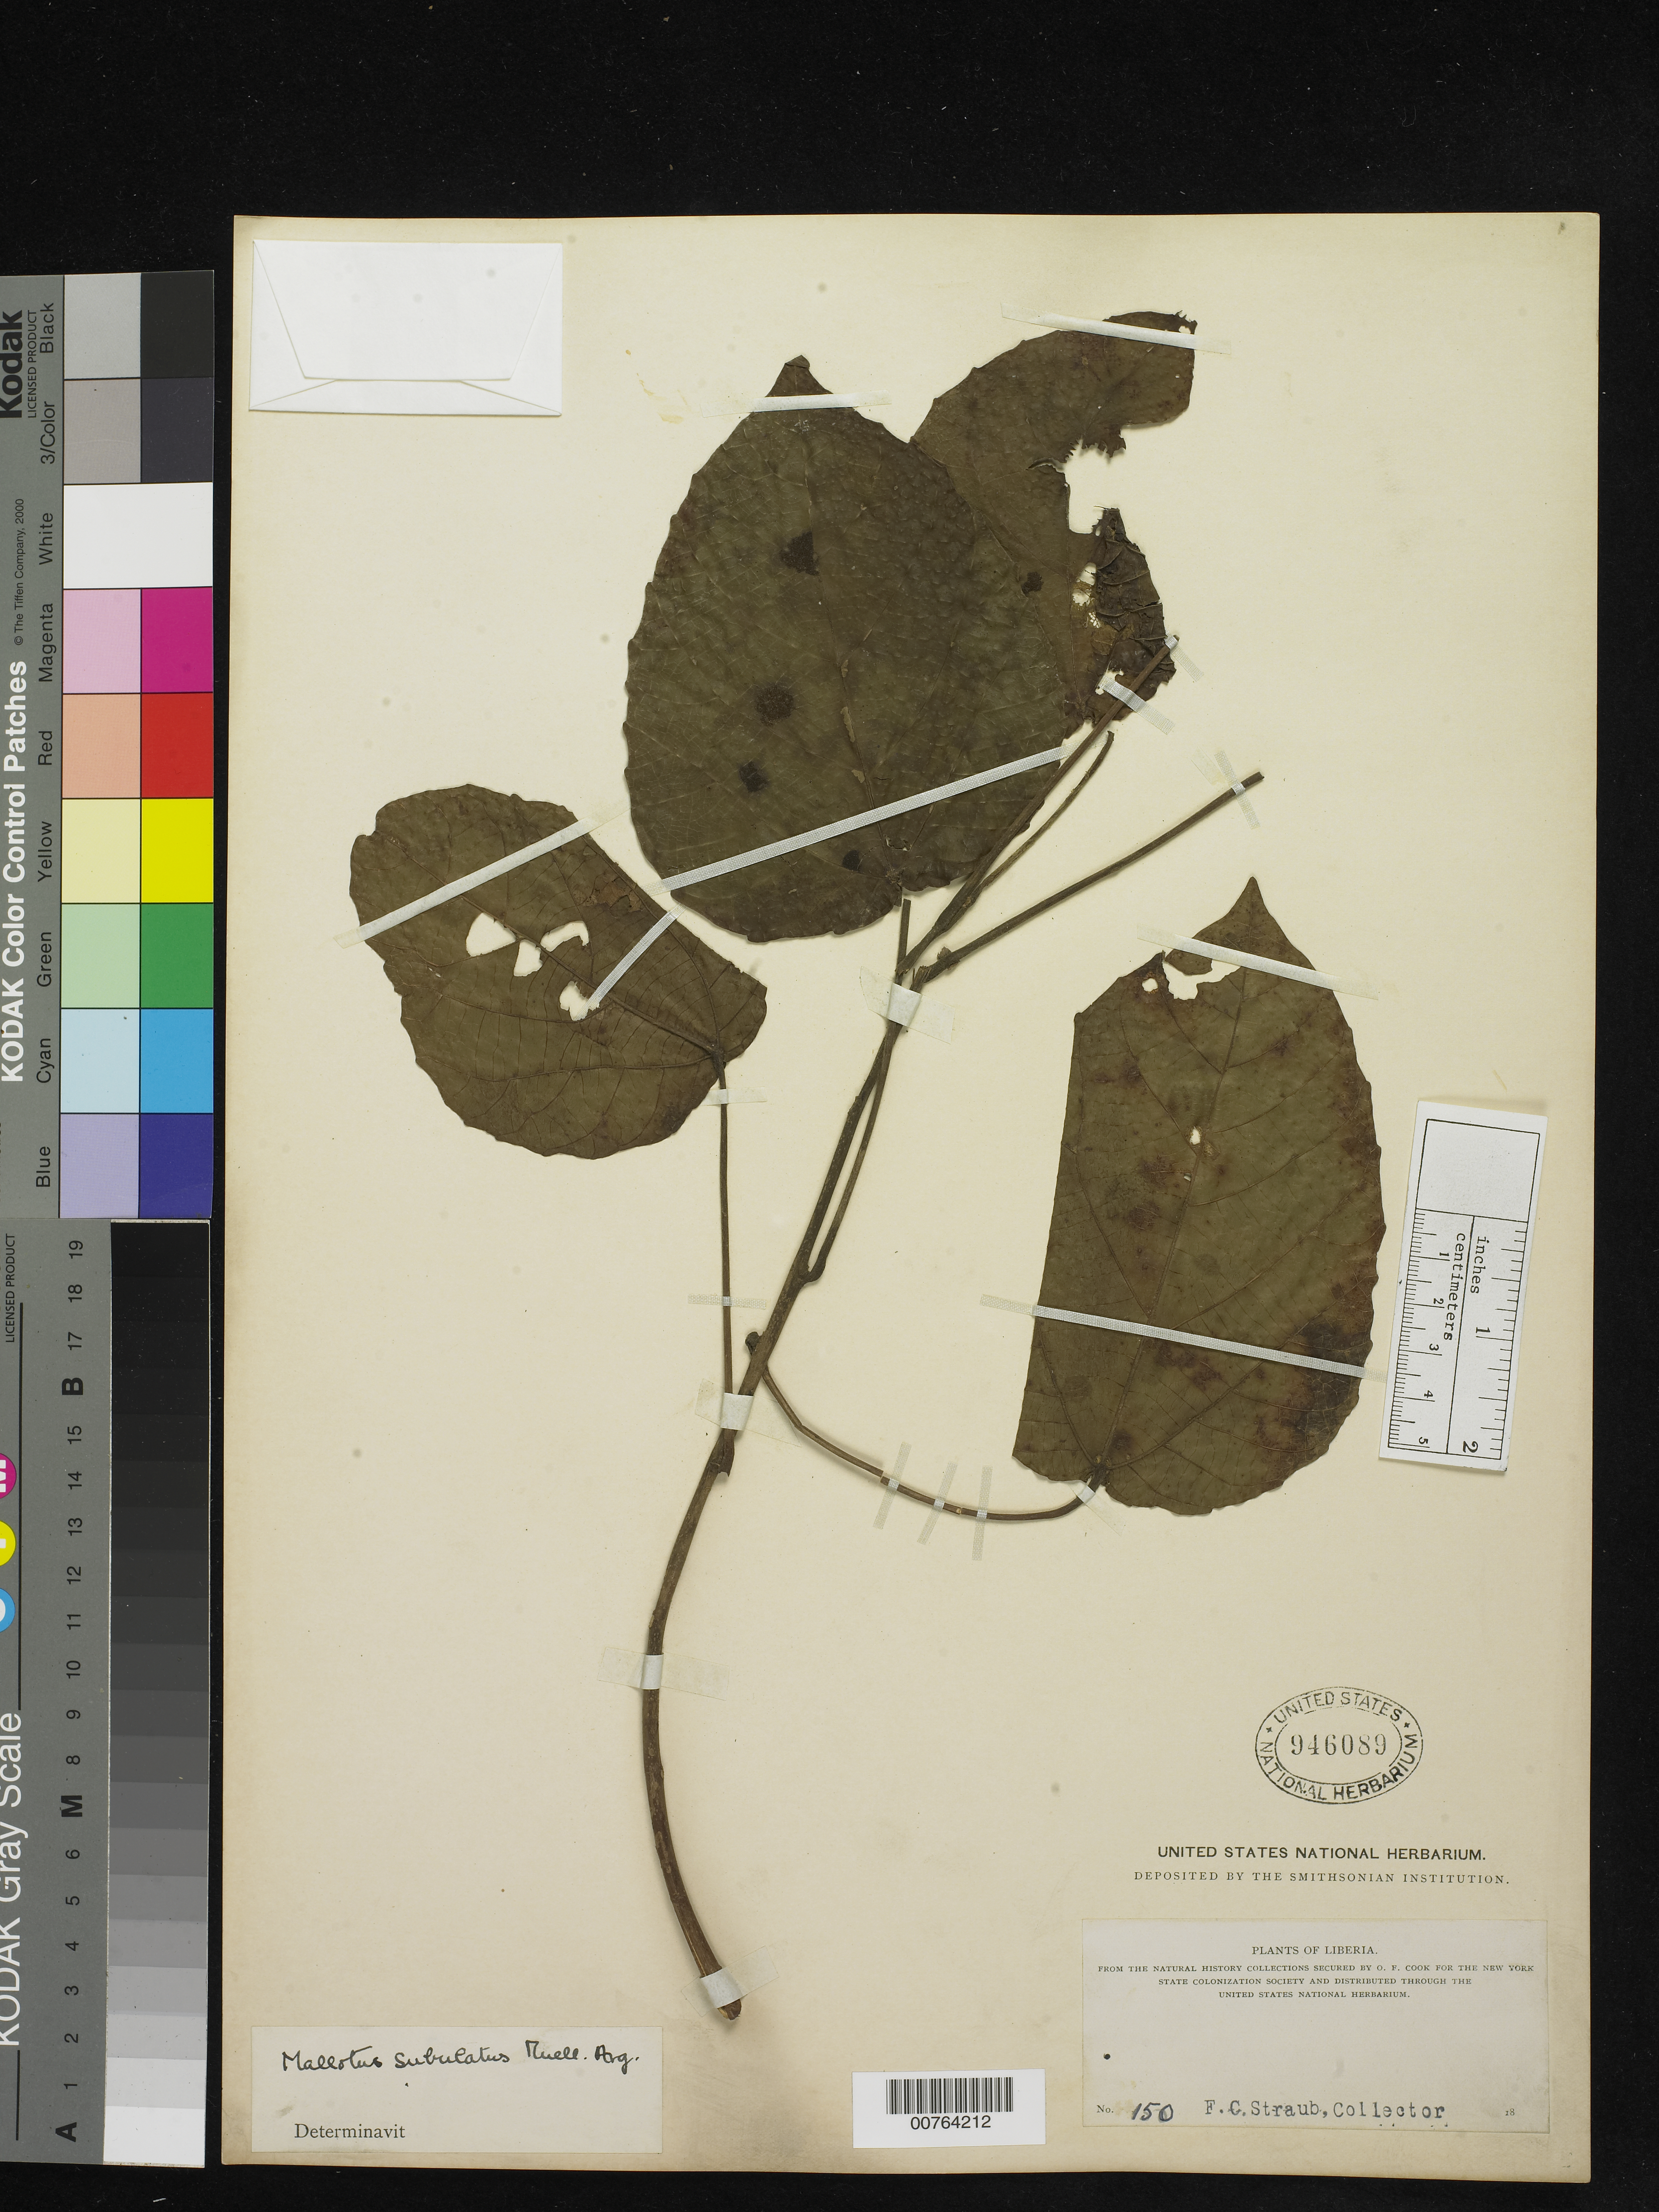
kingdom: Plantae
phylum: Tracheophyta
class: Magnoliopsida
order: Malpighiales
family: Euphorbiaceae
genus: Mallotus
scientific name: Mallotus subulatus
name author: Müll. Arg.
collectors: F. Straub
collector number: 150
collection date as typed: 18--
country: Liberia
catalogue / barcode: US 946089